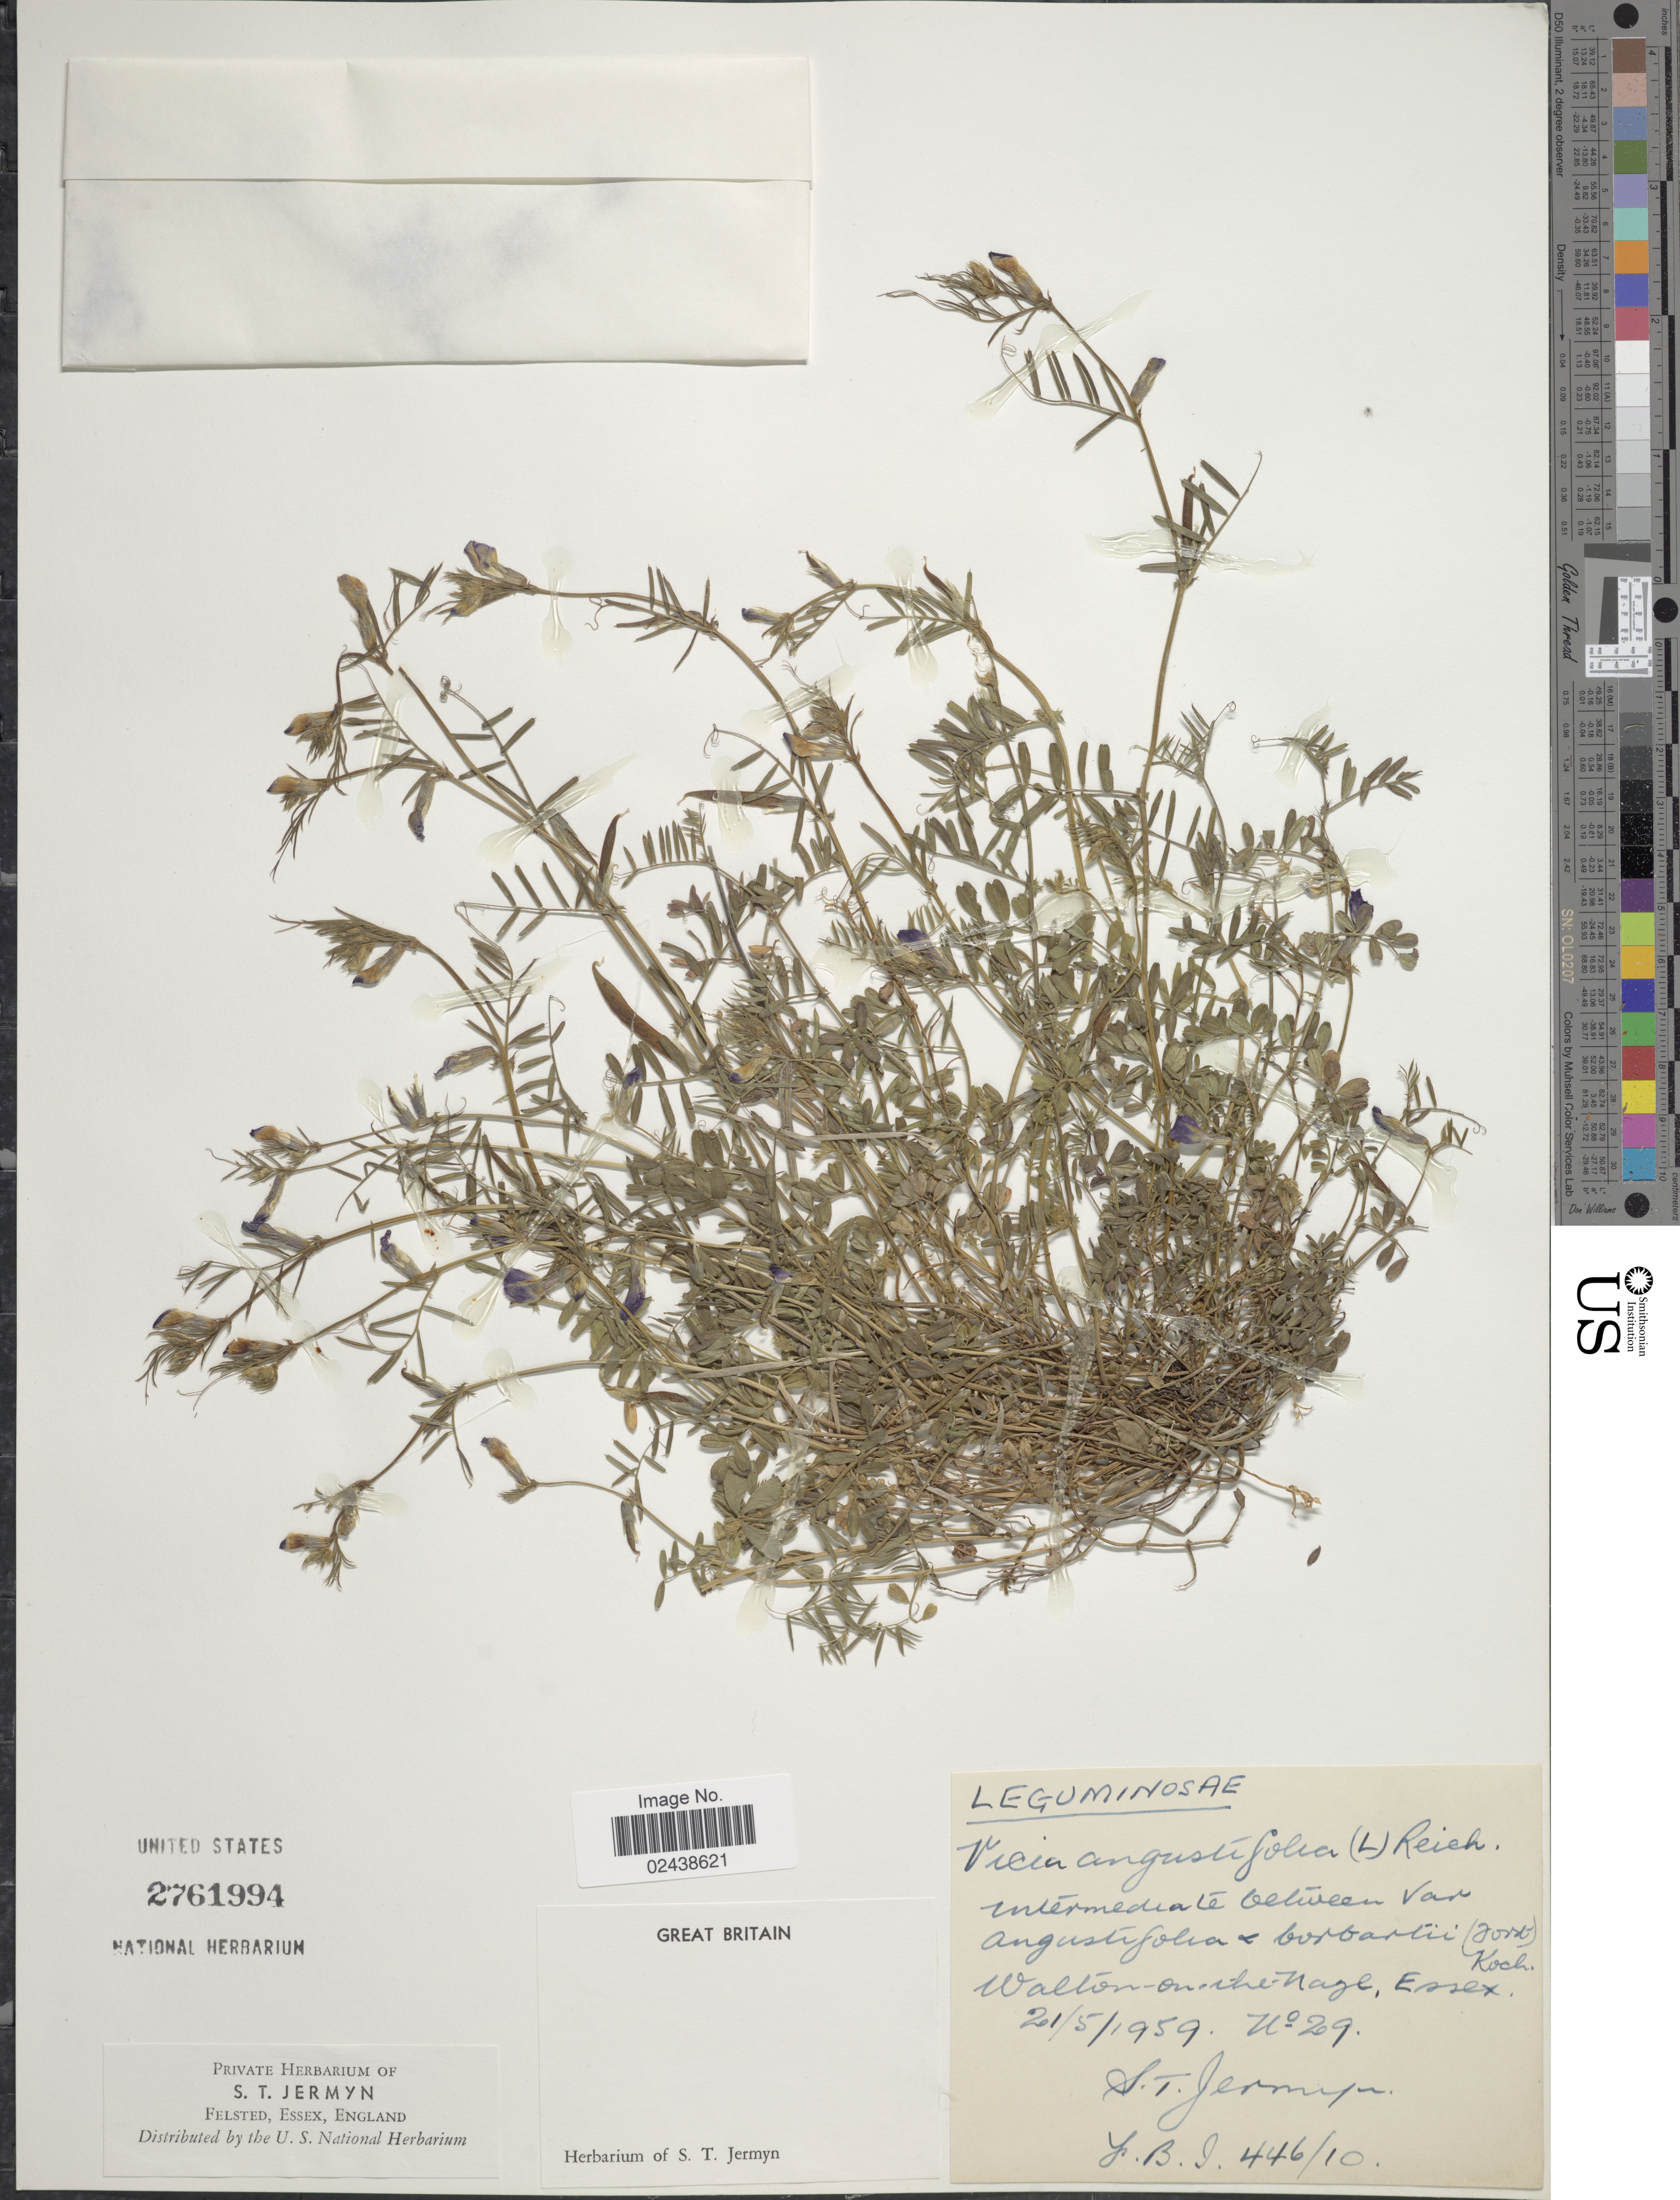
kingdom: Plantae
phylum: Tracheophyta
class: Magnoliopsida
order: Fabales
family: Fabaceae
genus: Vicia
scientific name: Vicia angustifolia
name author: L.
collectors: S. Jermyn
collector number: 29/J.B.I.446/10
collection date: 1959-05-21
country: United Kingdom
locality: Great Britain. Walton-on the Nage, Essex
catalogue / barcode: US 2761994